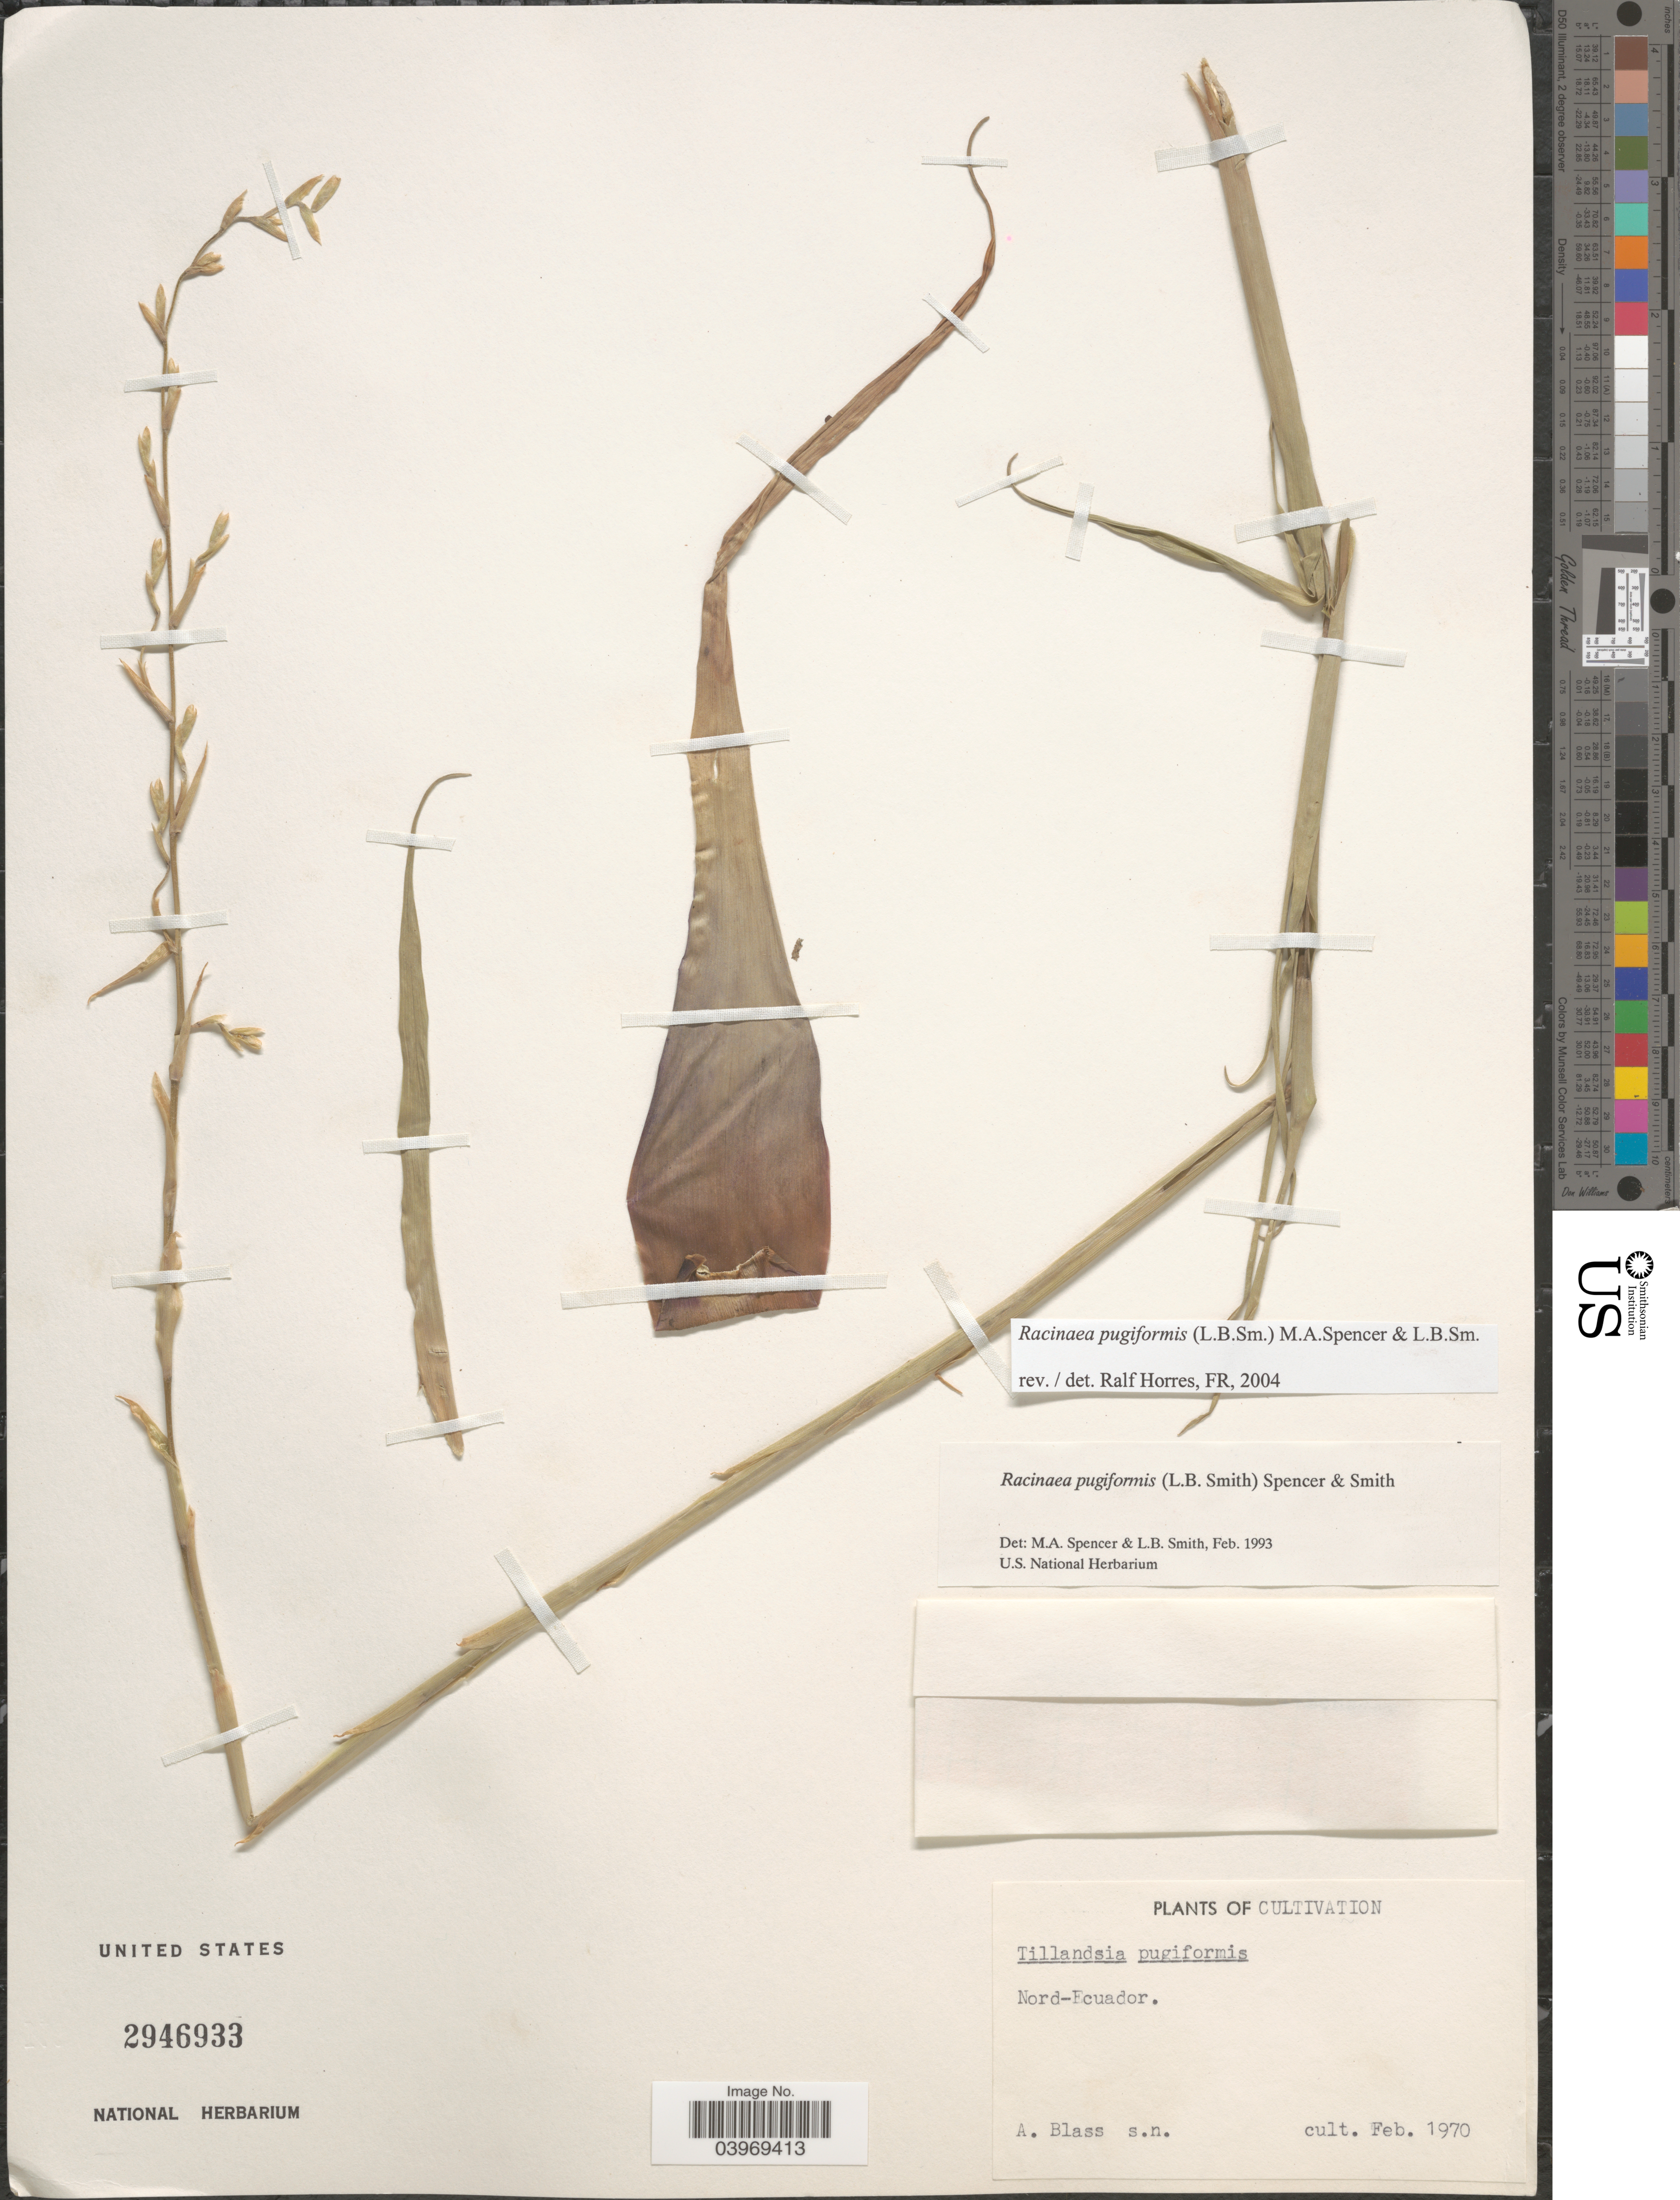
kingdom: Plantae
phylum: Tracheophyta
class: Liliopsida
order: Poales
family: Bromeliaceae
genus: Racinaea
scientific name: Racinaea pugiformis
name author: (L.B. Sm.) M.A. Spencer & L.B. Sm.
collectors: A. Blass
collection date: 1970-02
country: Ecuador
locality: Nord-Ecuador.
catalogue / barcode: US 2946933